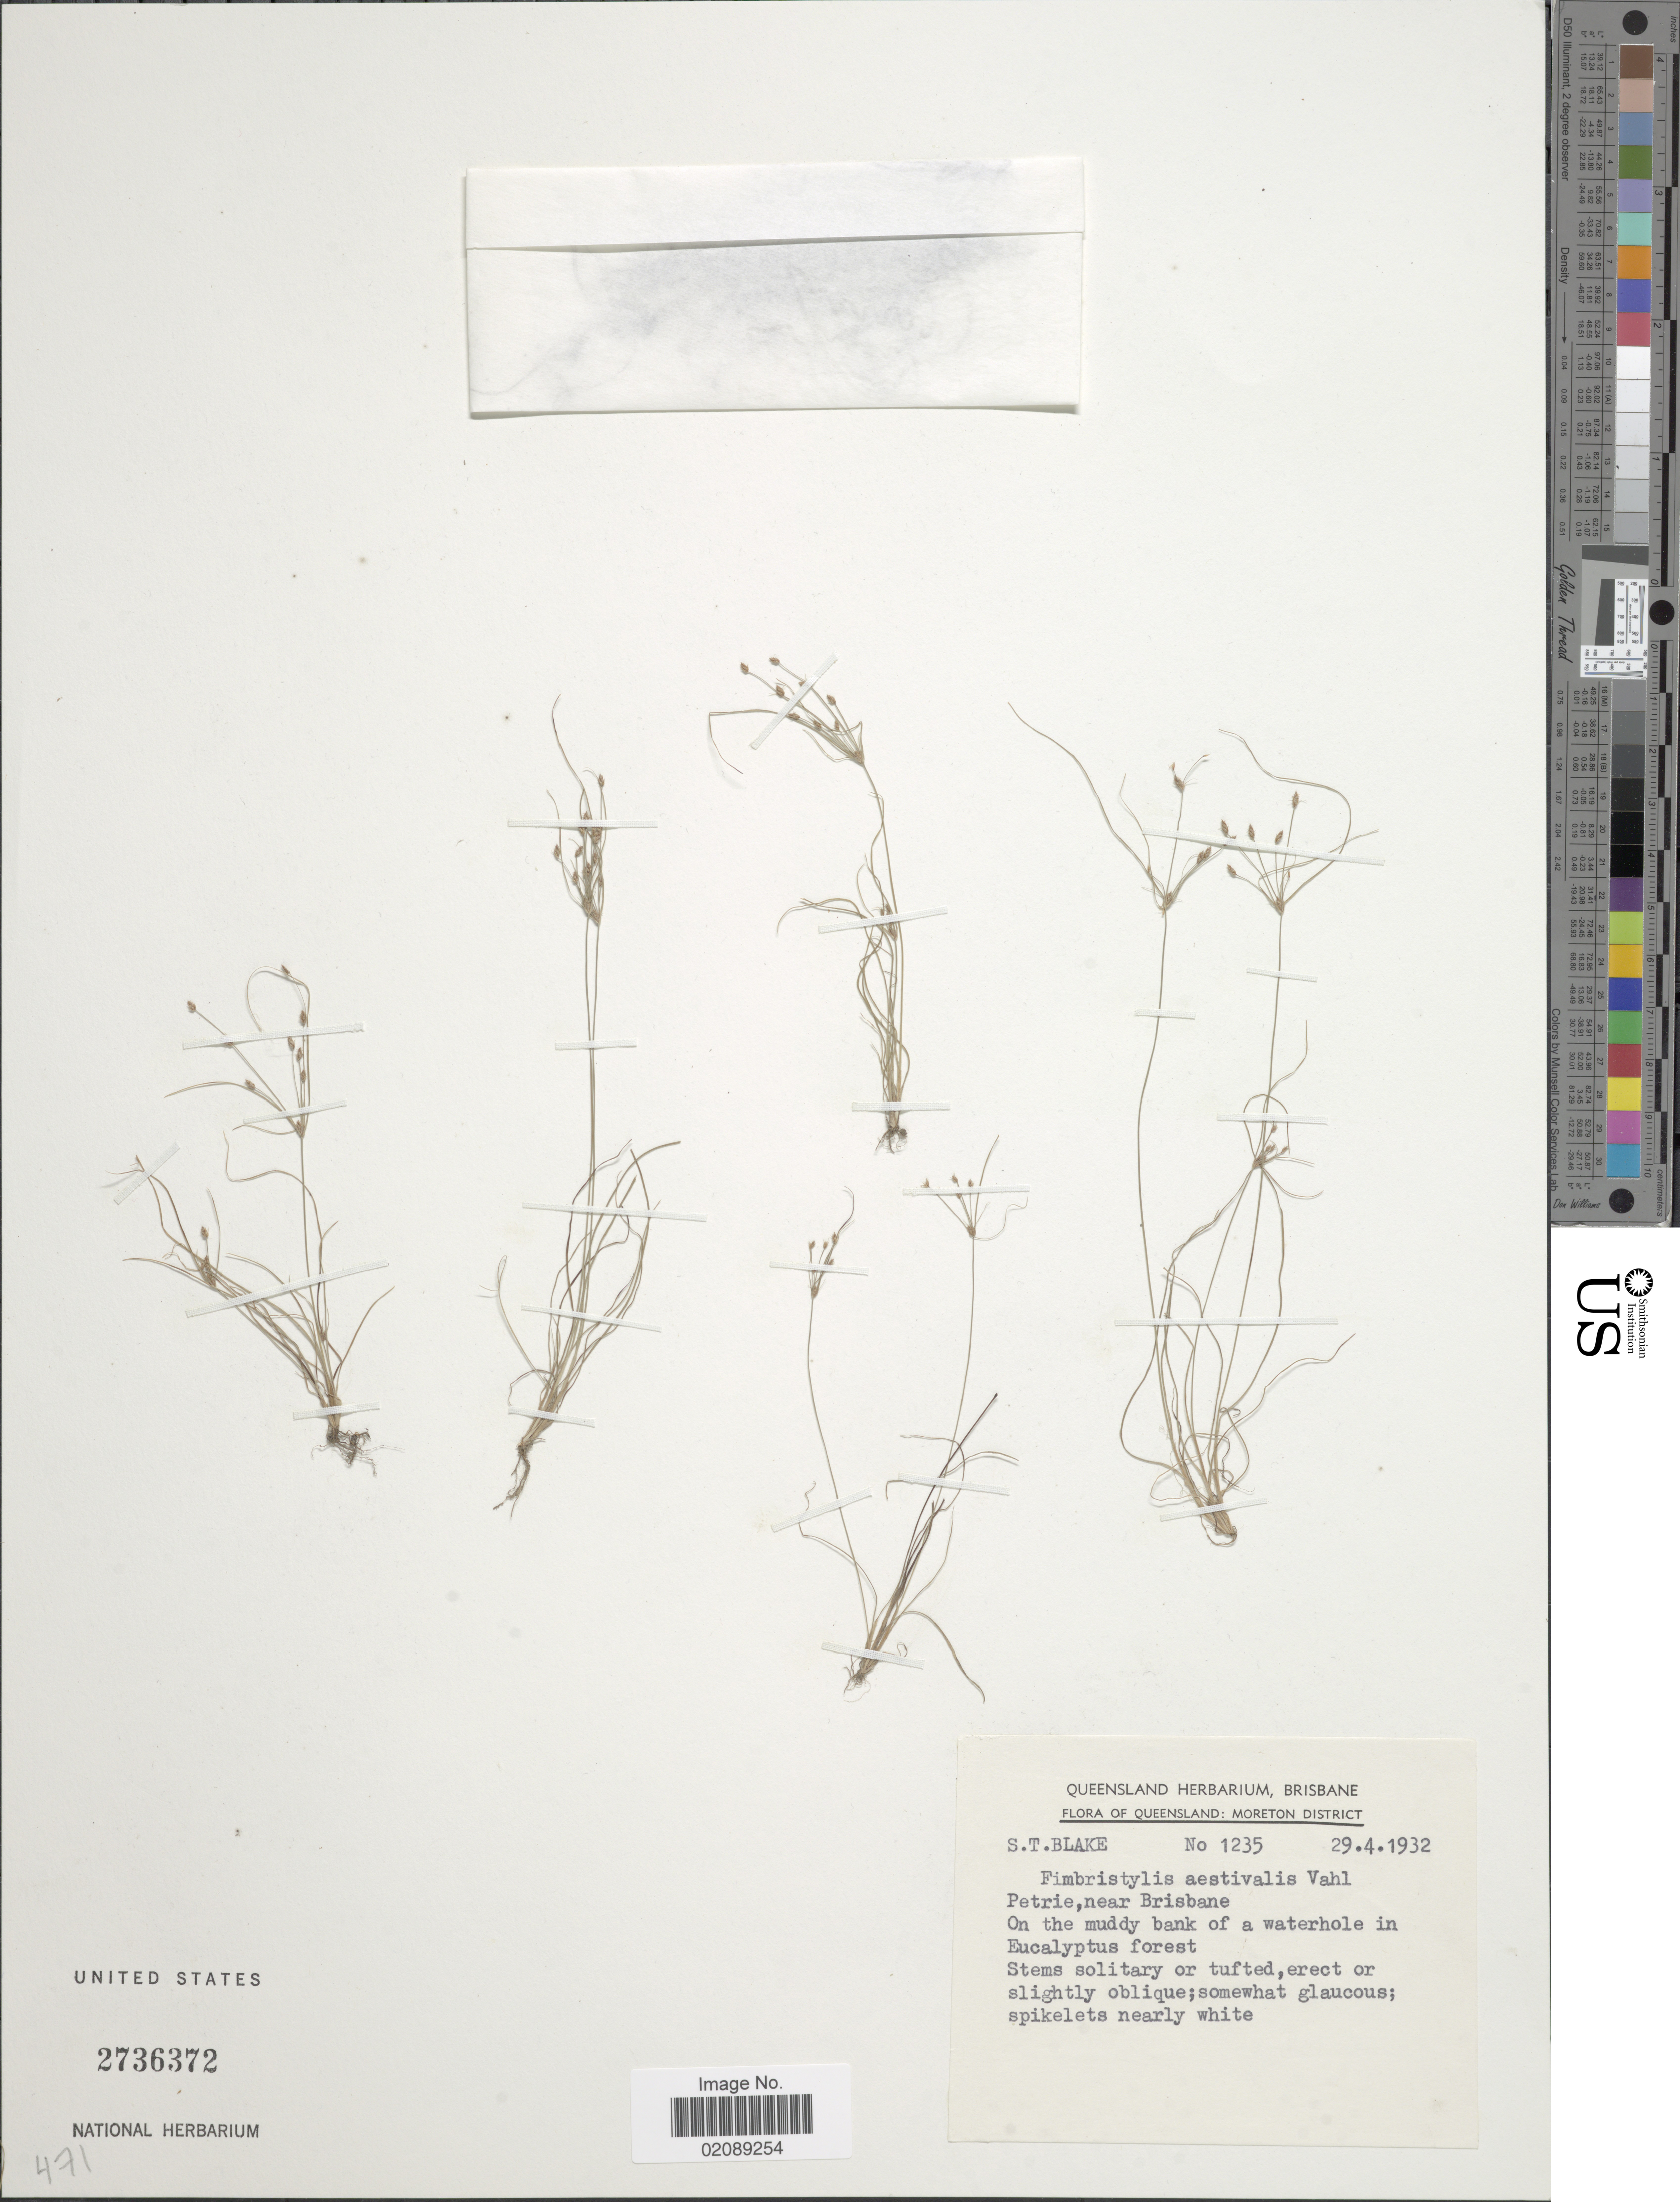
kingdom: Plantae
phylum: Tracheophyta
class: Liliopsida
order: Poales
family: Cyperaceae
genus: Fimbristylis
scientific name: Fimbristylis aestivalis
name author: (Retz.) Vahl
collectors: S. T. Blake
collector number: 1235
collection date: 1932-04-29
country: Australia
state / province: Queensland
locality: Moreton District. Petrie, near Brisbane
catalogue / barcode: US 2736372